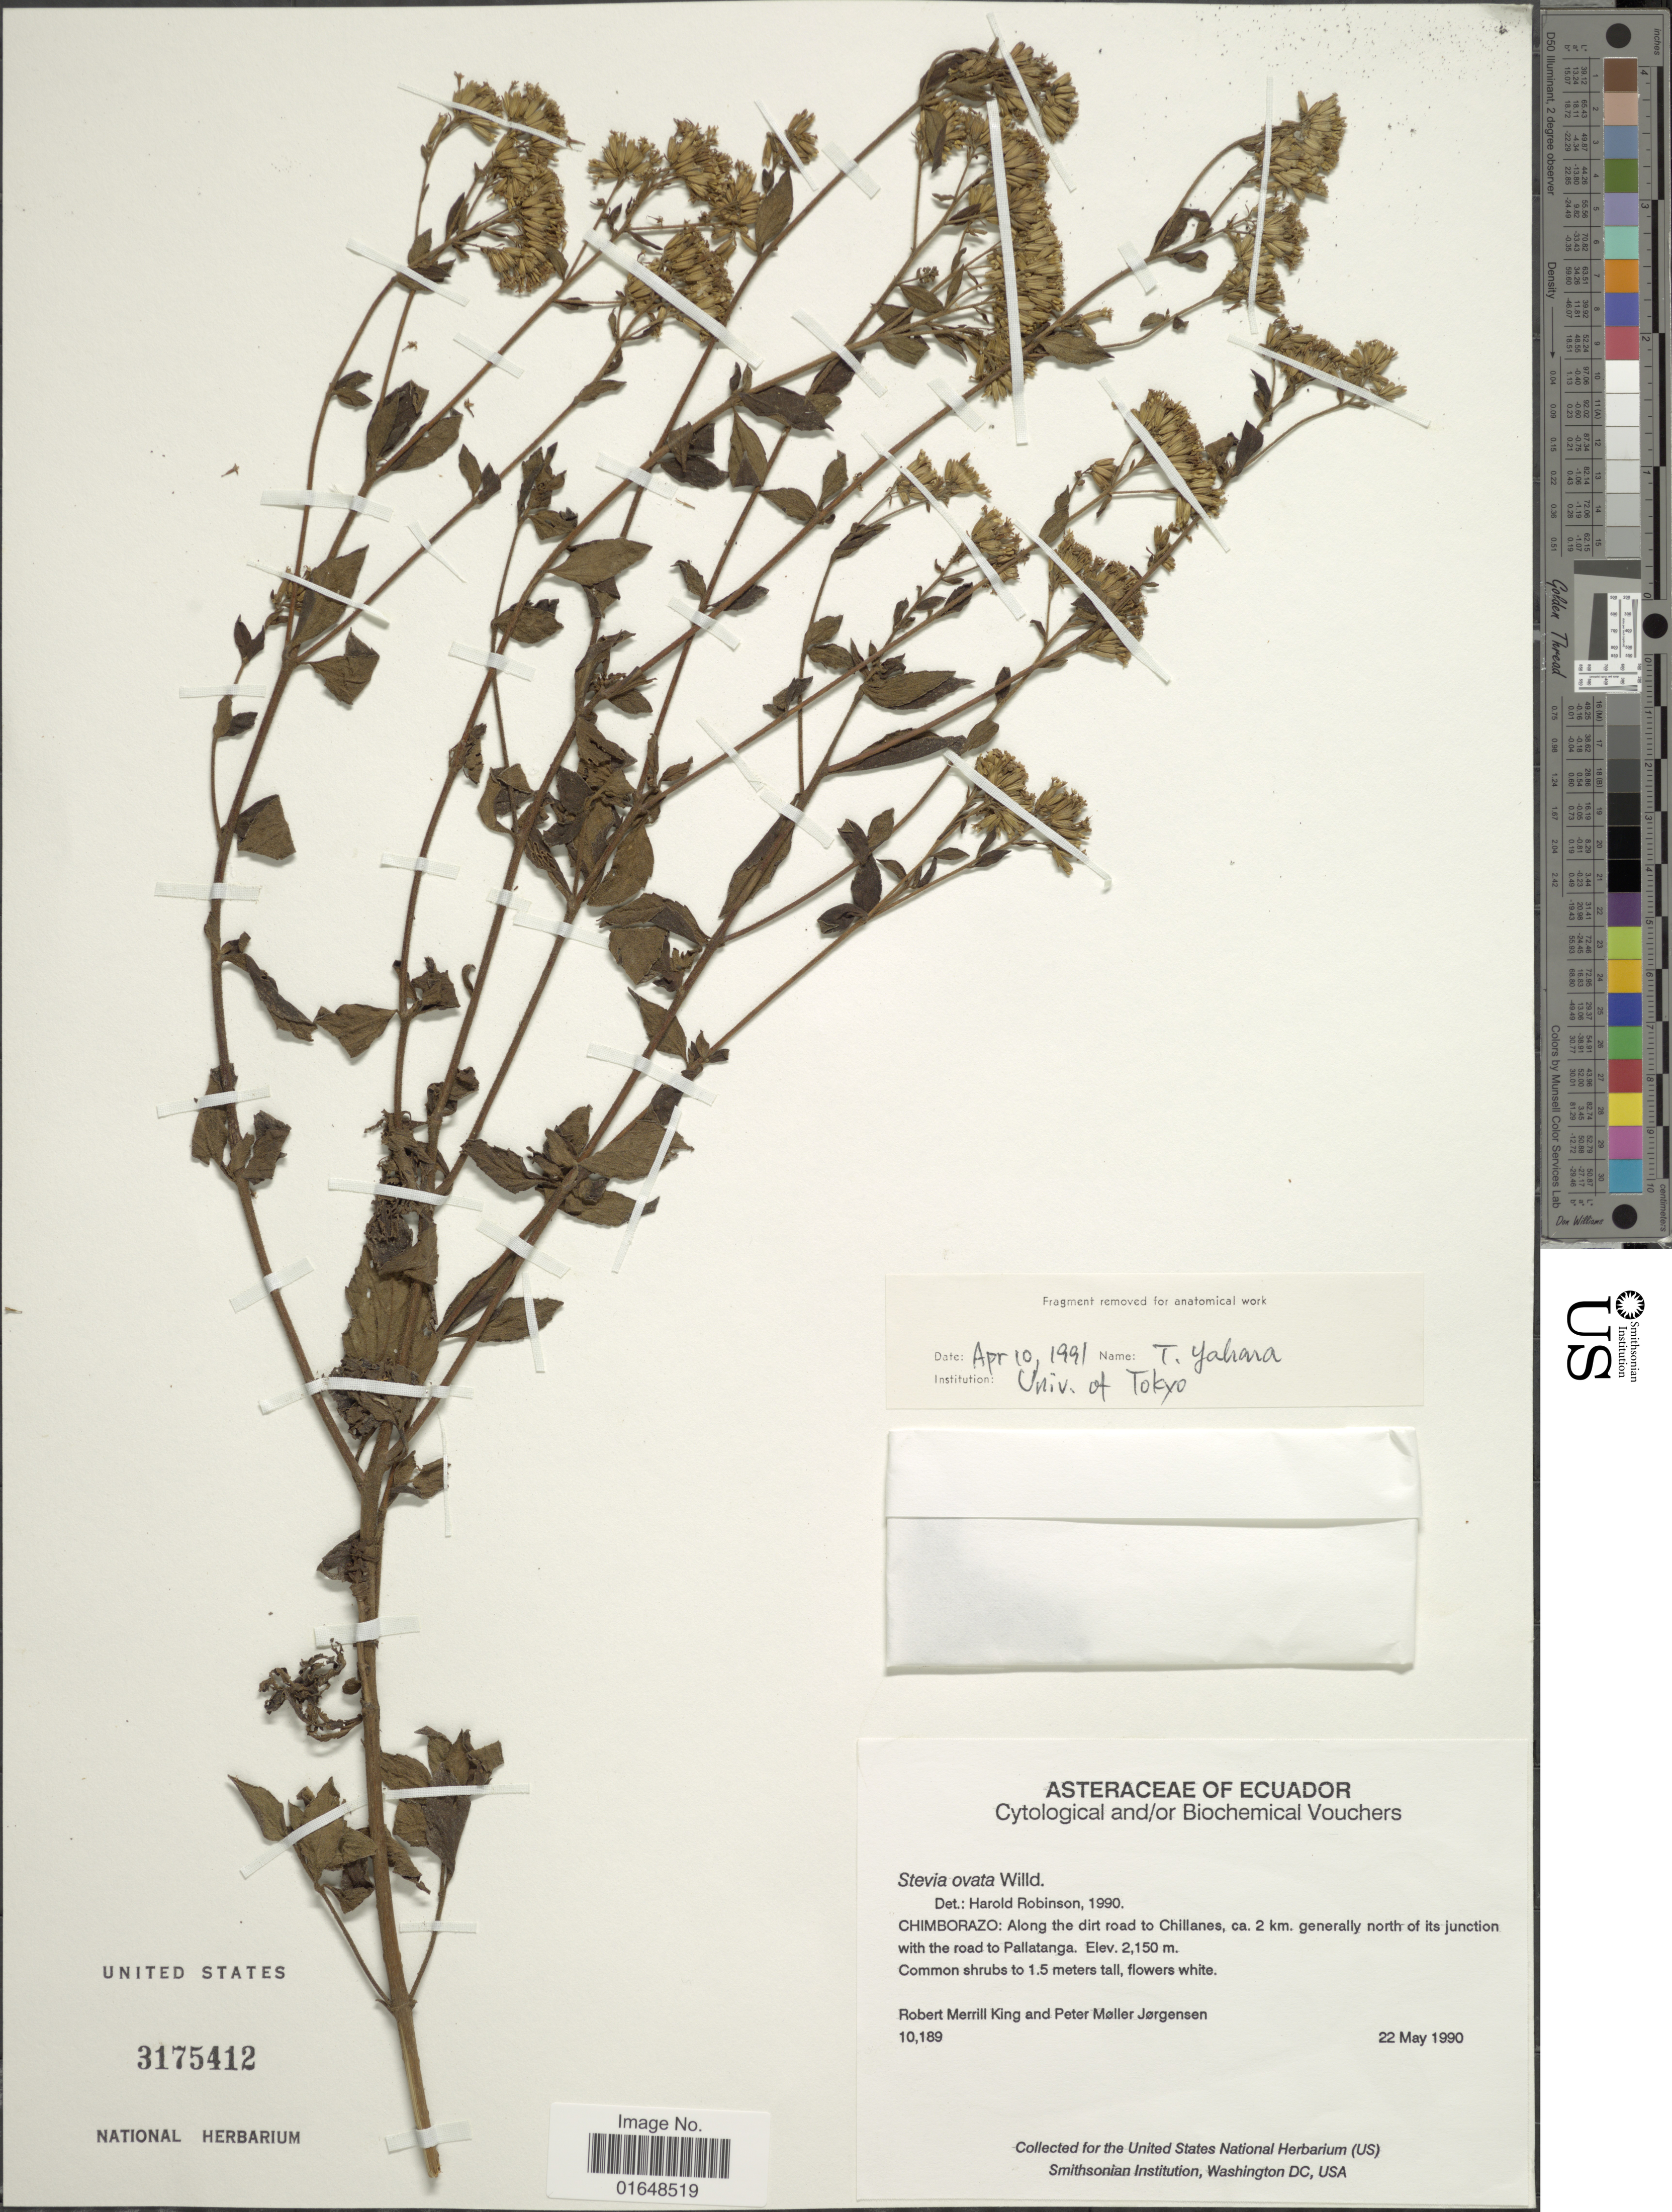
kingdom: Plantae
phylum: Tracheophyta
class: Magnoliopsida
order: Asterales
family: Asteraceae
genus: Stevia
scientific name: Stevia ovata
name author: Willd.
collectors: R. M. King & P. M. Jørgensen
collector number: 10189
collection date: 1990-05-22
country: Ecuador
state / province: Chimborazo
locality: Chimborazo: Along the dirt road to Chillanes, ca. 2 km. generally north of its junction with the road to Pallatanga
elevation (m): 2150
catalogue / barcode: US 3175412